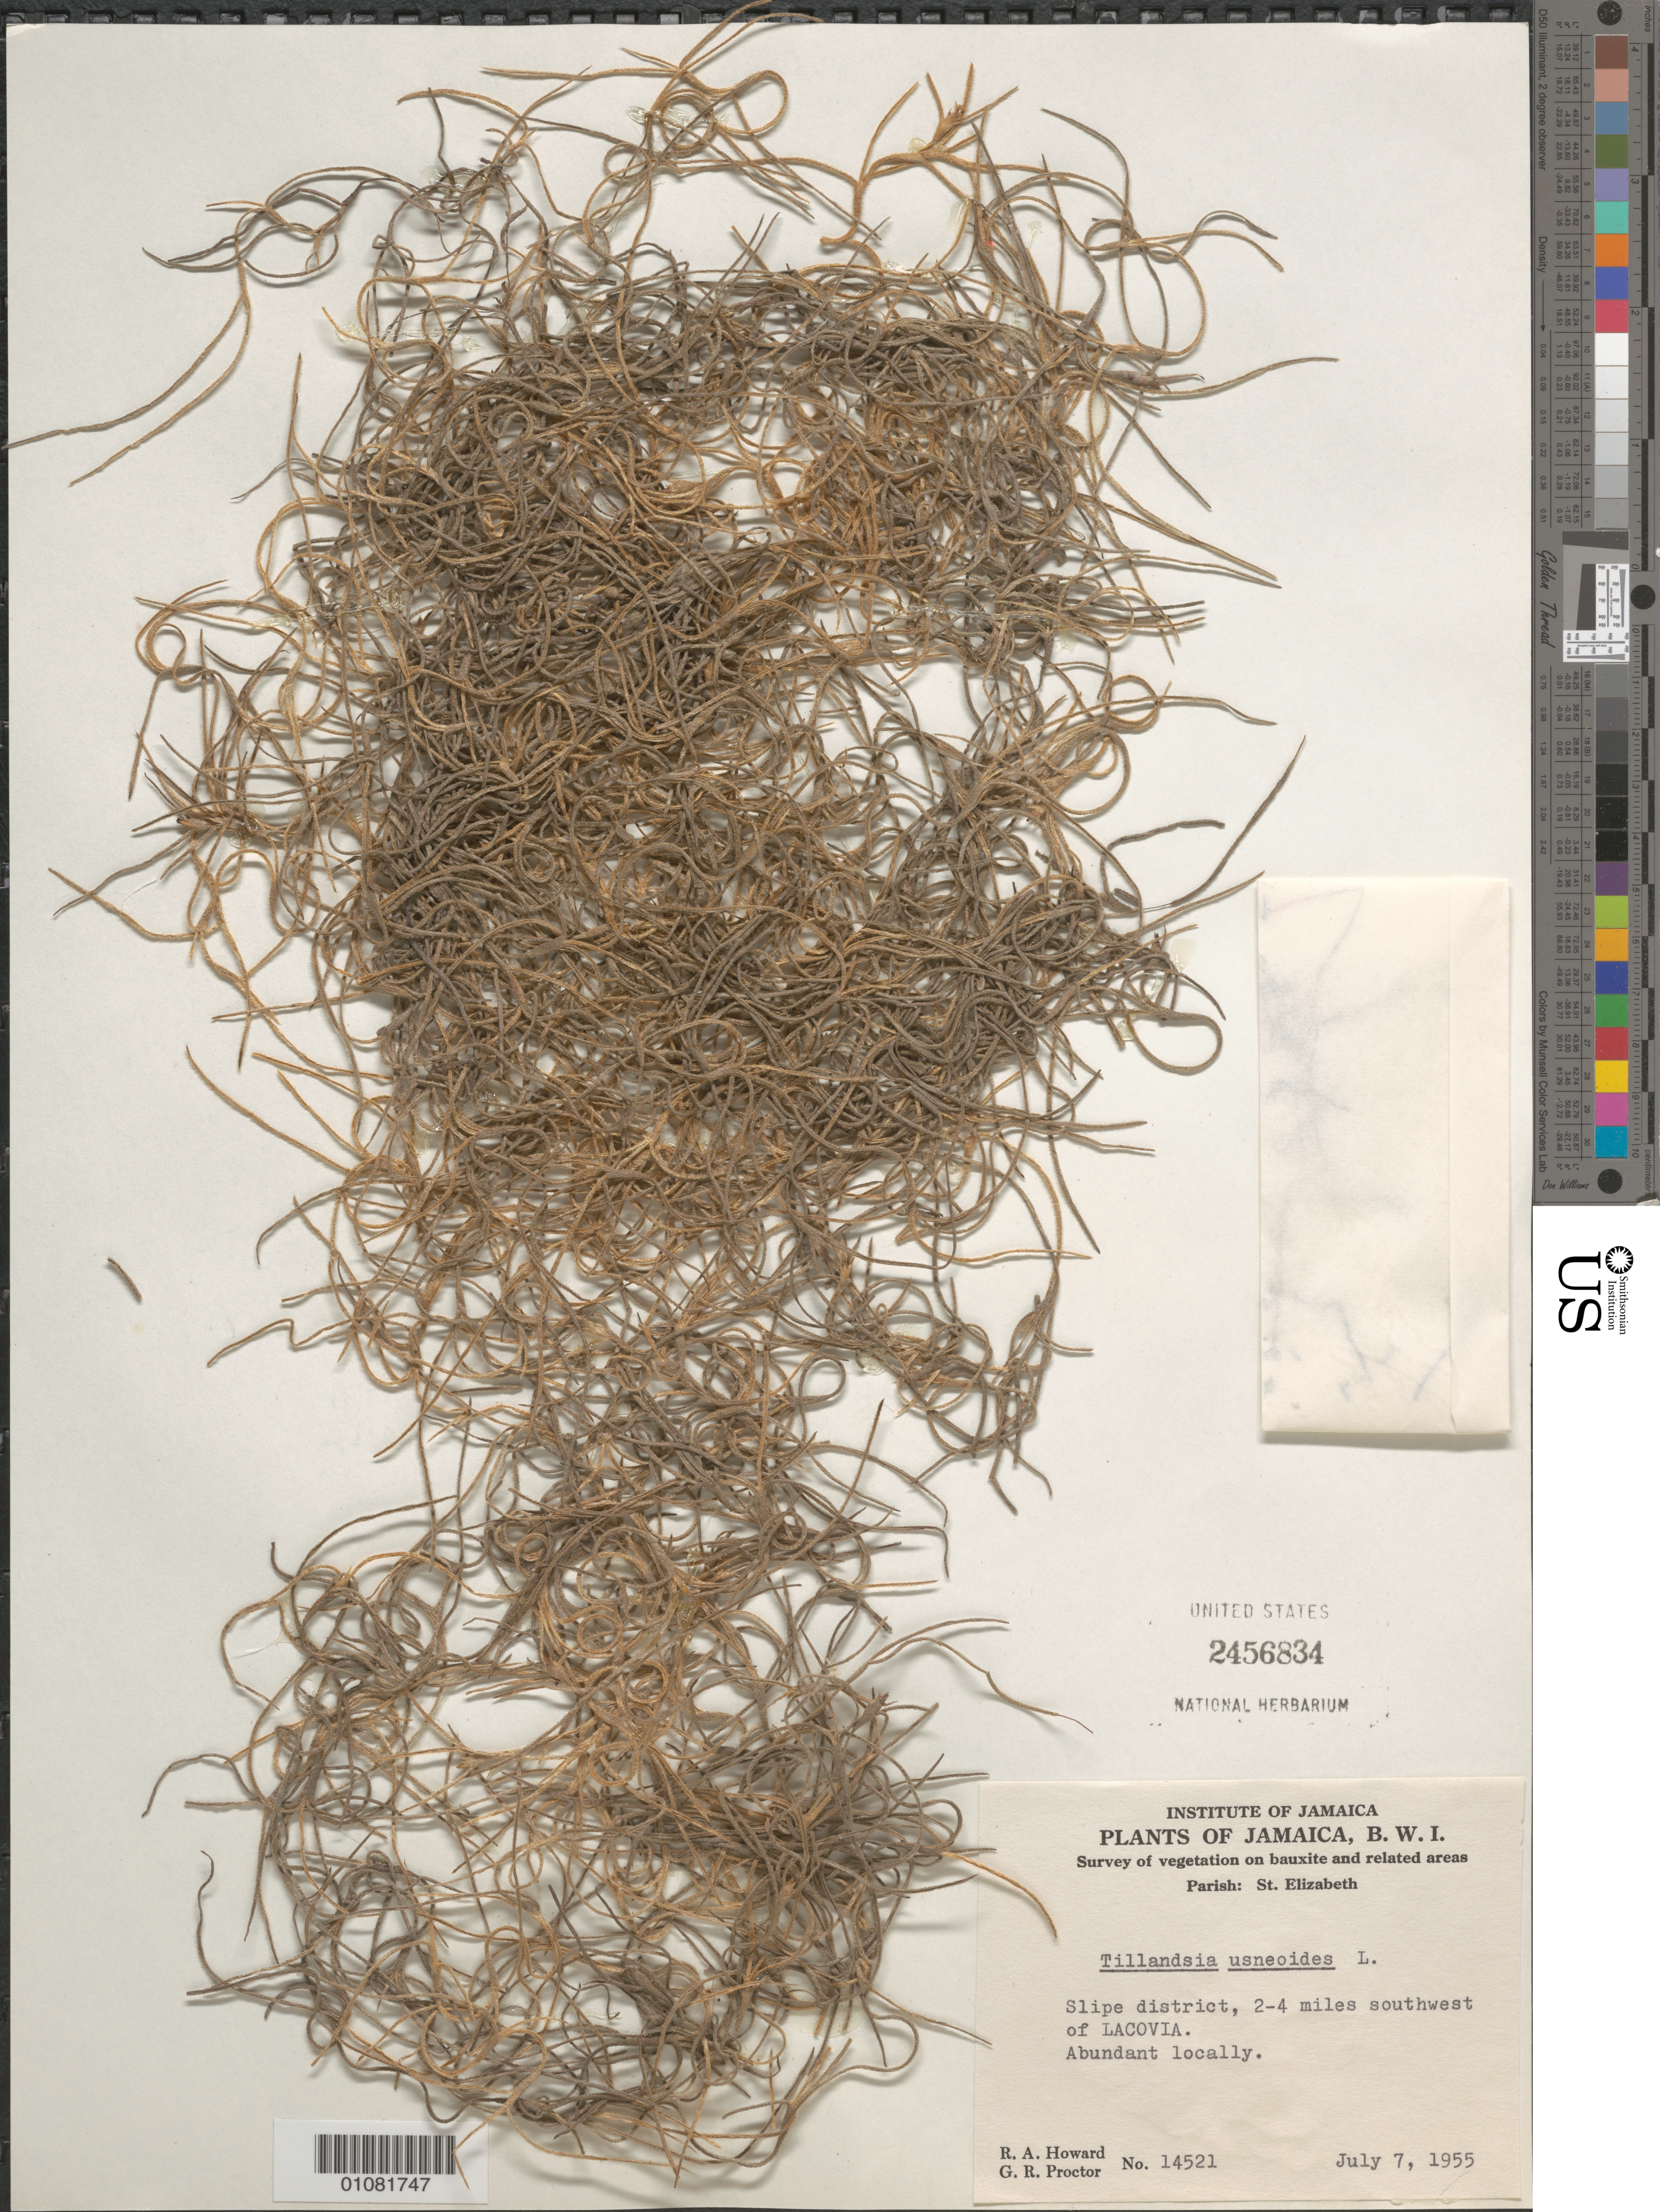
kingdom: Plantae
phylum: Tracheophyta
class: Liliopsida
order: Poales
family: Bromeliaceae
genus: Tillandsia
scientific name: Tillandsia usneoides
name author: (L.) L.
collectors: R. A. Howard & G. R. Proctor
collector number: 14521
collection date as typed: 07 Jul 1955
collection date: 1955-07-07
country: Jamaica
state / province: Saint Elizabeth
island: Jamaica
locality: Slipe district, 2-4 miles SW of Lacovia.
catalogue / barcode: US 2456834